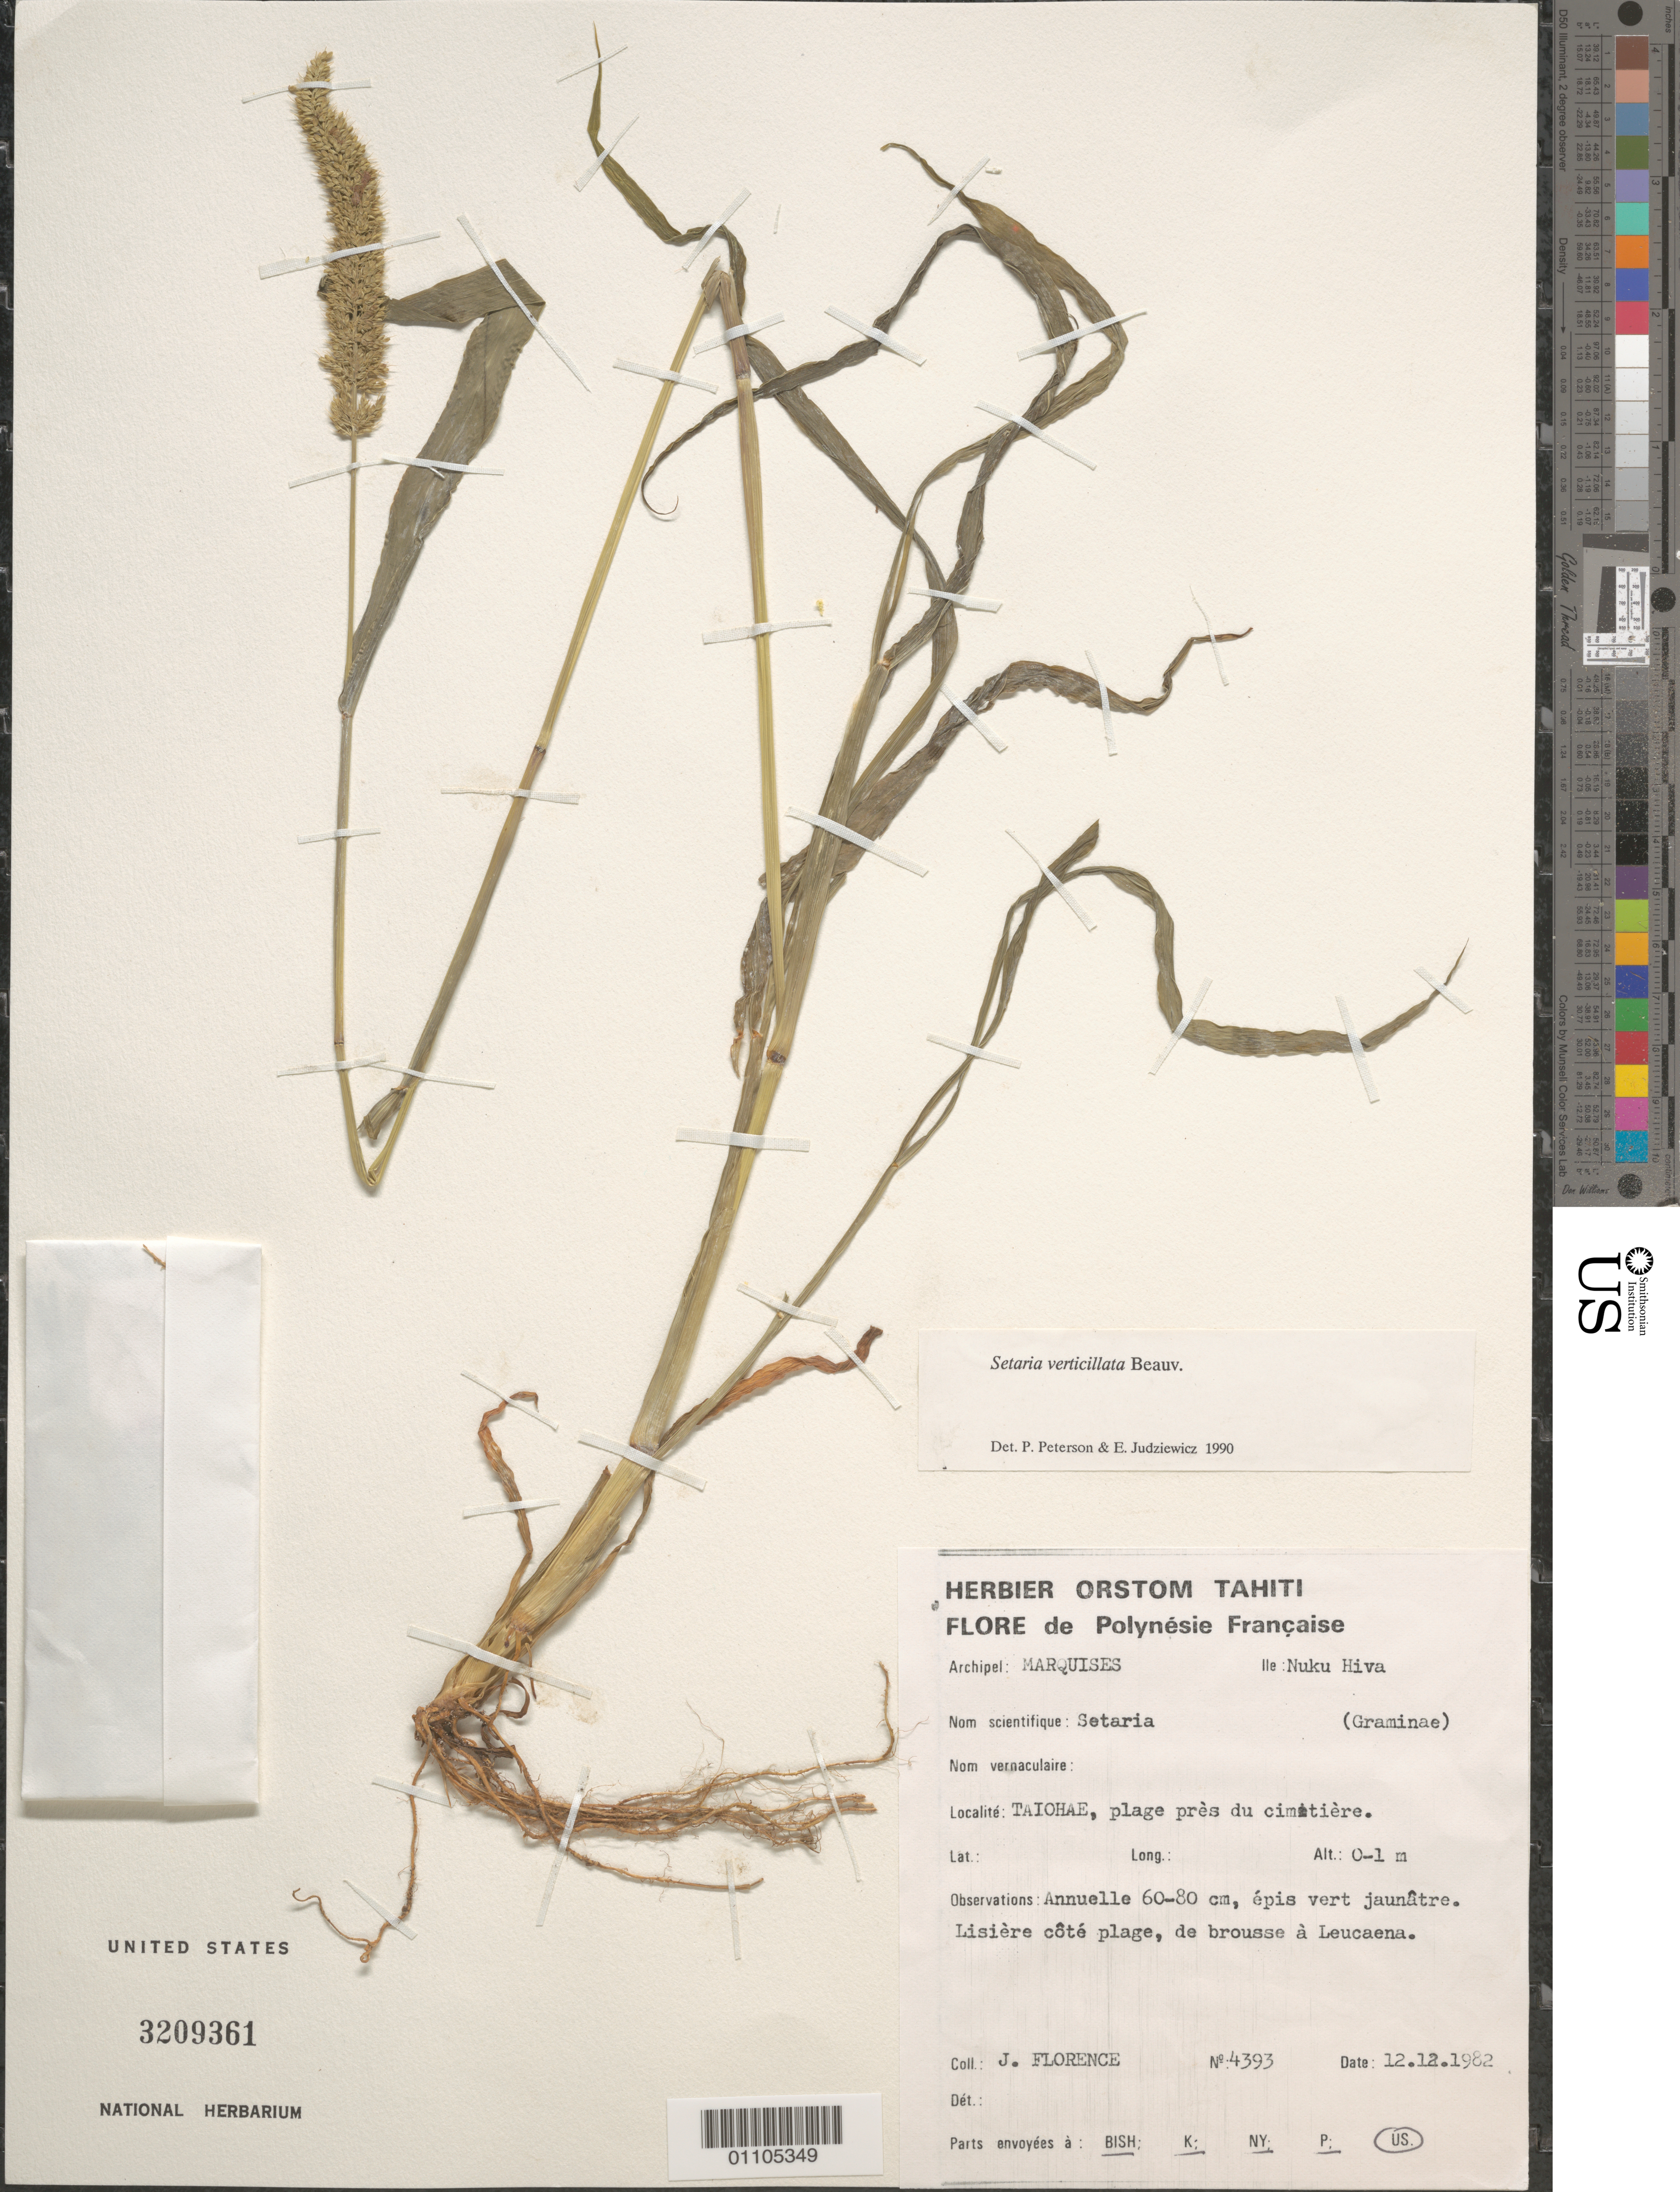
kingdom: Plantae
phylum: Tracheophyta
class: Liliopsida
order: Poales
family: Poaceae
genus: Setaria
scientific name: Setaria adhaerens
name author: (Forssk.) Chiov.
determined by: Wagner, W. L., (BOT), Smithsonian Institution - National Museum of Natural History (UNITED STATES)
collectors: J. Florence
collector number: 4393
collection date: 1982-12-12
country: French Polynesia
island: Nuku Hiva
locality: Taiohae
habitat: plage pres du cimitiere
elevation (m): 0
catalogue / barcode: US 3209361